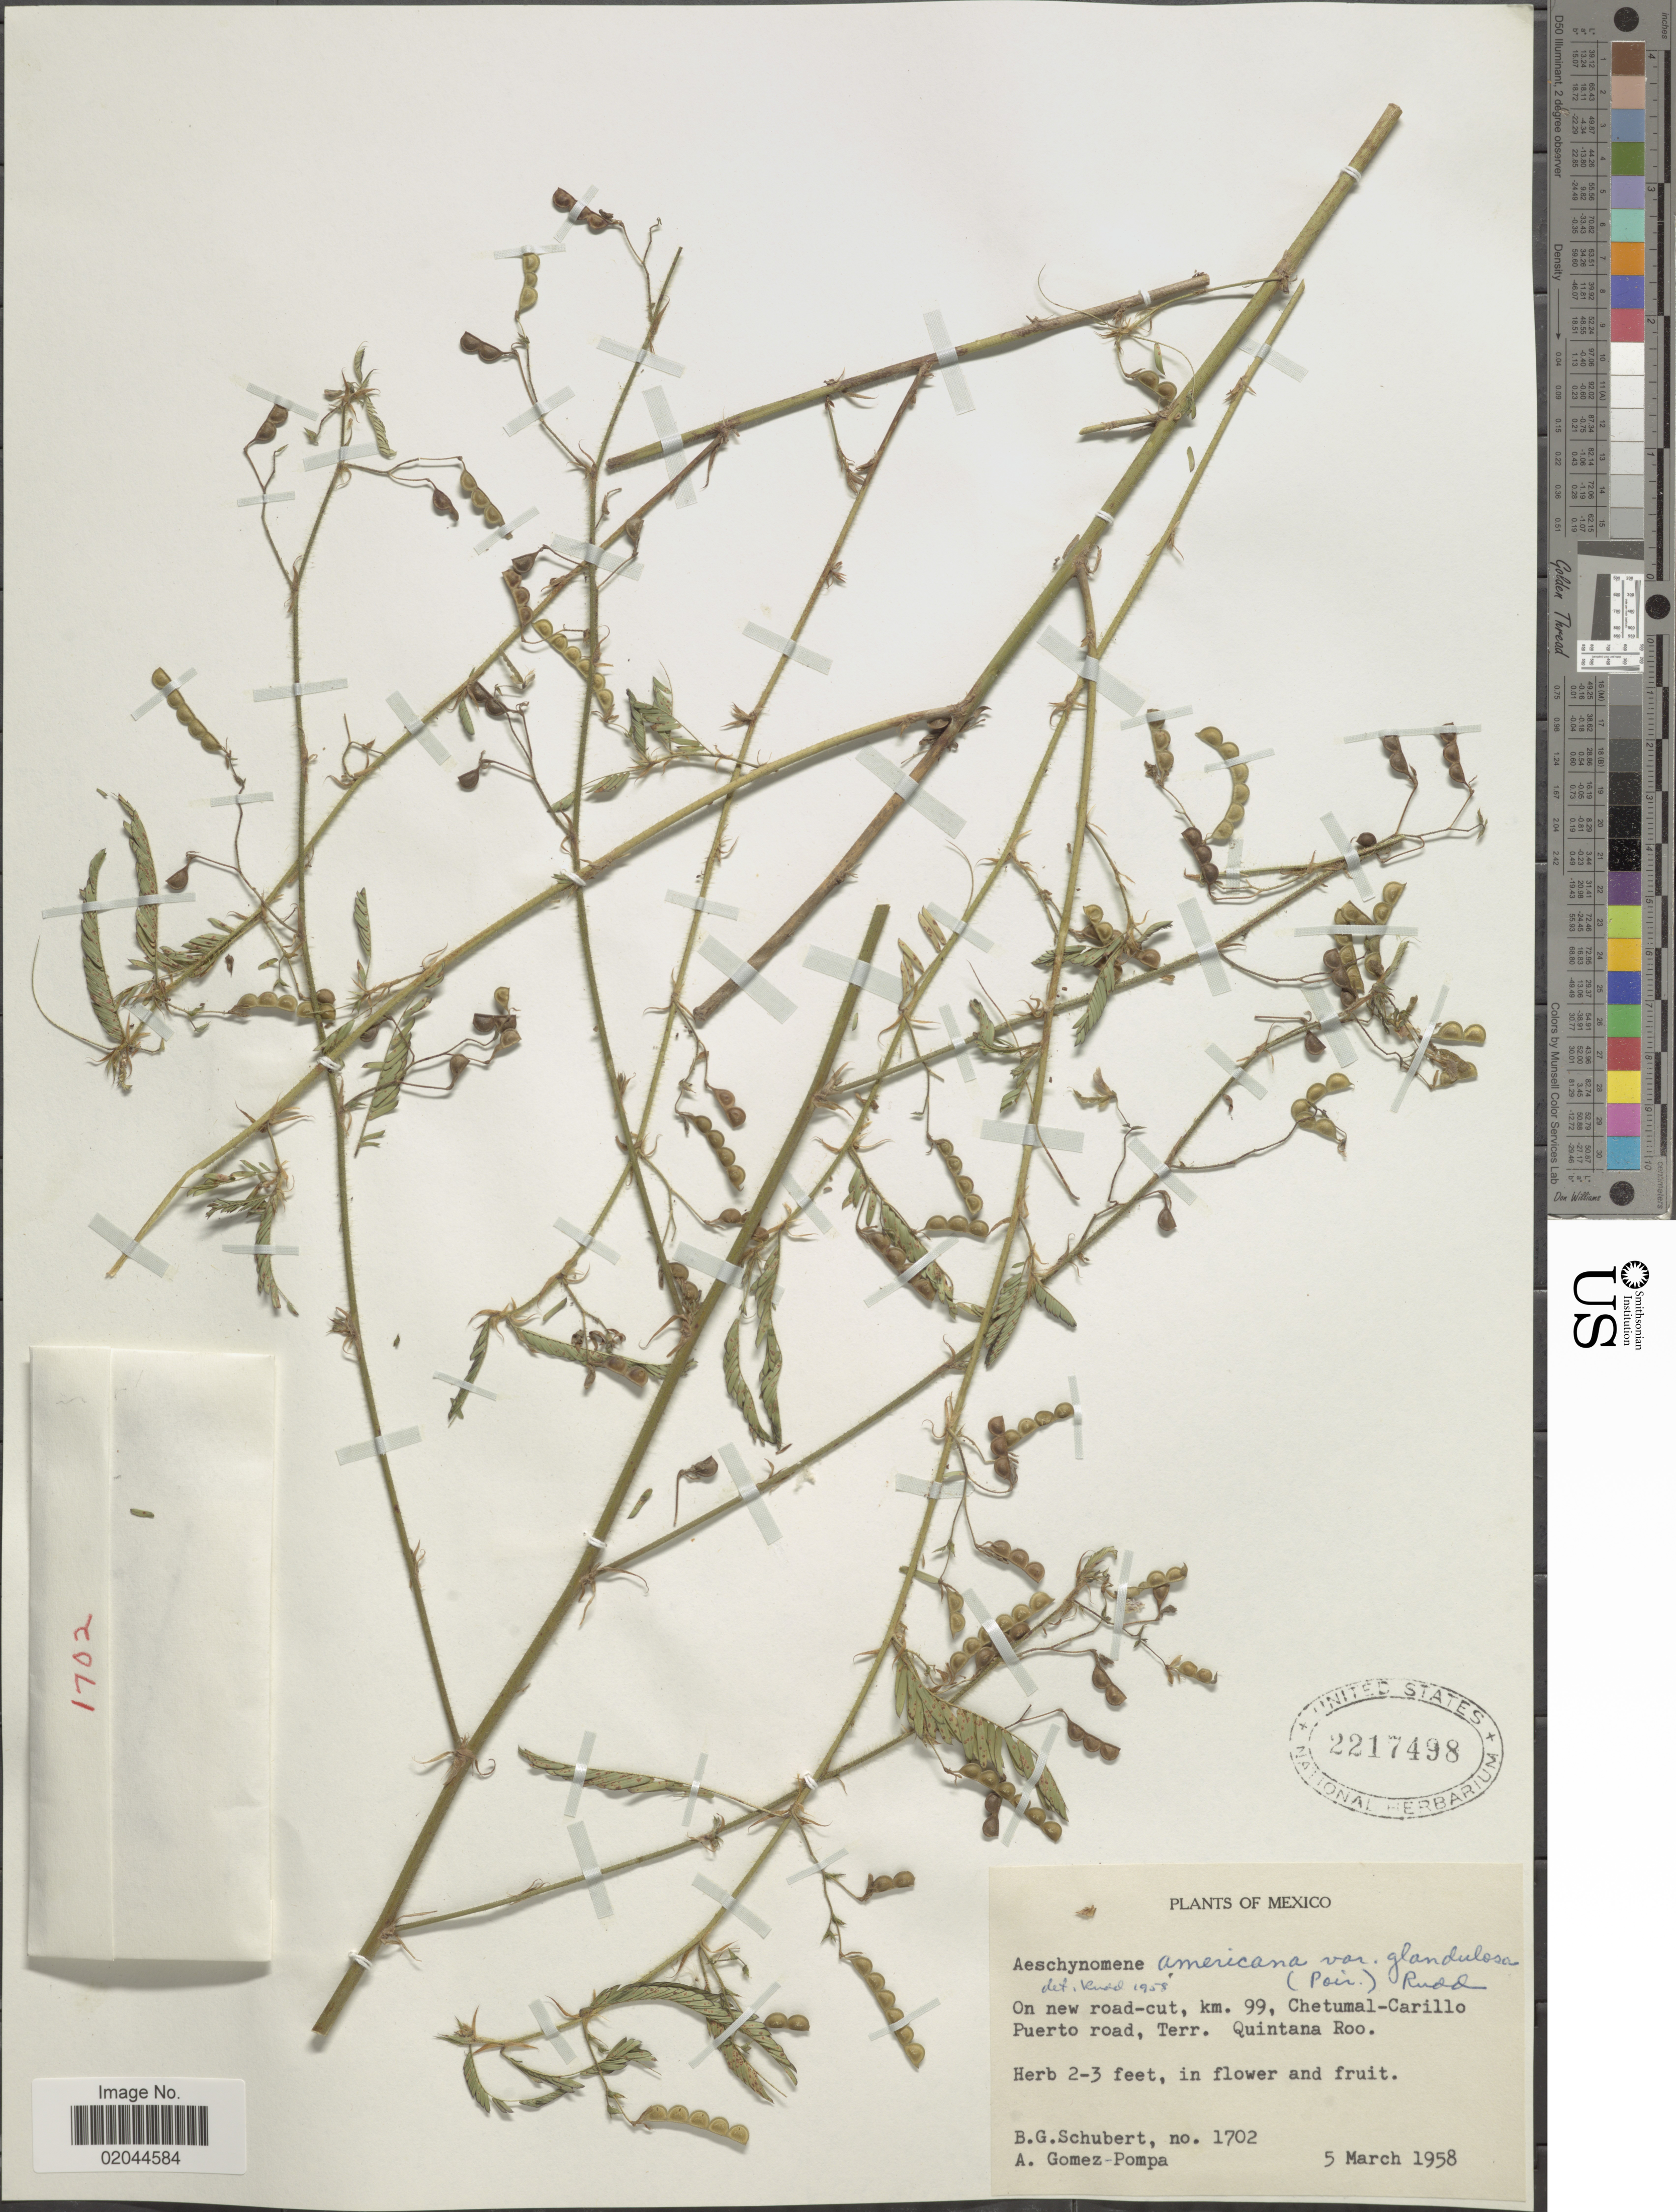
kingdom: Plantae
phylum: Tracheophyta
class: Magnoliopsida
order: Fabales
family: Fabaceae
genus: Aeschynomene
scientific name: Aeschynomene americana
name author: L.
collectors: B. Schubert & A. Gómez Pompa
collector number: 1702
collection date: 1958-03-05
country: Mexico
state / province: Quintana Roo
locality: On new road-cut, km. 99, Chetumal-Carillo, Puerto road, Ter.r.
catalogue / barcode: US 2217498